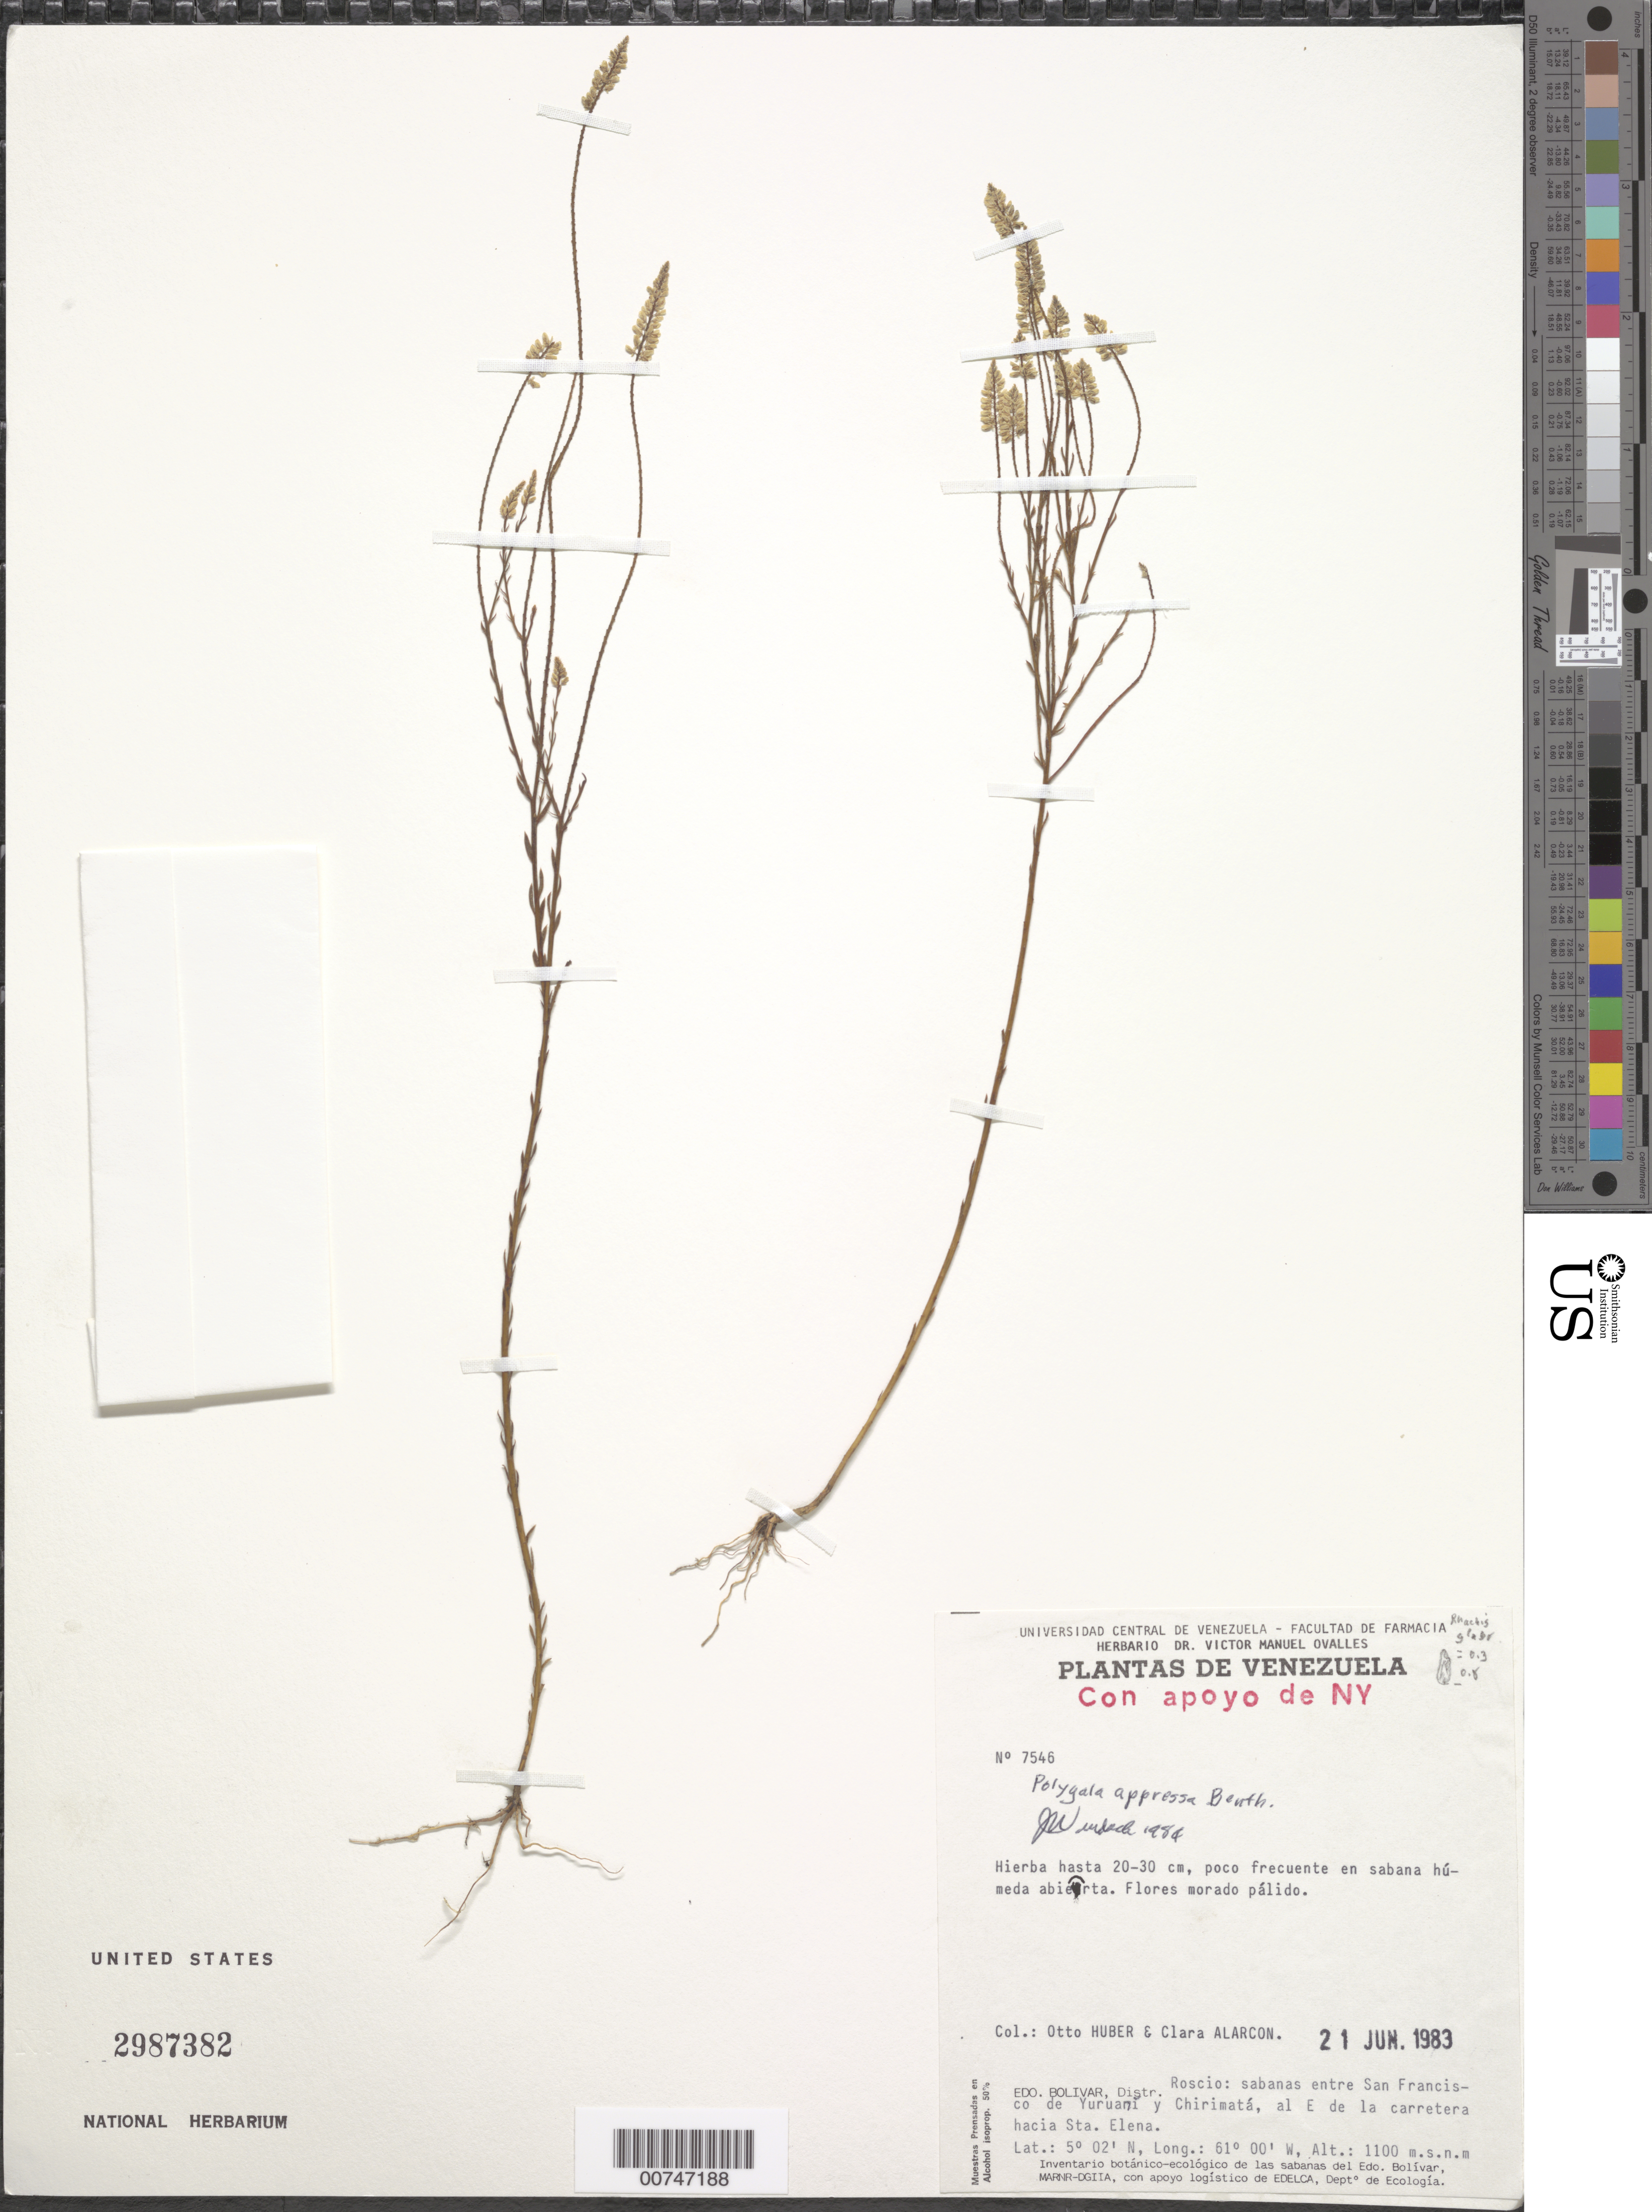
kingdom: Plantae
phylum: Tracheophyta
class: Magnoliopsida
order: Fabales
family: Polygalaceae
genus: Polygala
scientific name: Polygala appressa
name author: Benth.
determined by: Wurdack, John J., (US), US (UNITED STATES)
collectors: O. Huber & C. Alarcon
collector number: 7546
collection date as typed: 21-Jun-83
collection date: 1983-06-21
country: Venezuela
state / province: Bolívar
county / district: Roscio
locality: San Francisco de Yuraní to Chirimatá, E of Sta. Elena road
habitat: Open humid savanna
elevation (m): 1100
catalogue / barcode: US 2987328